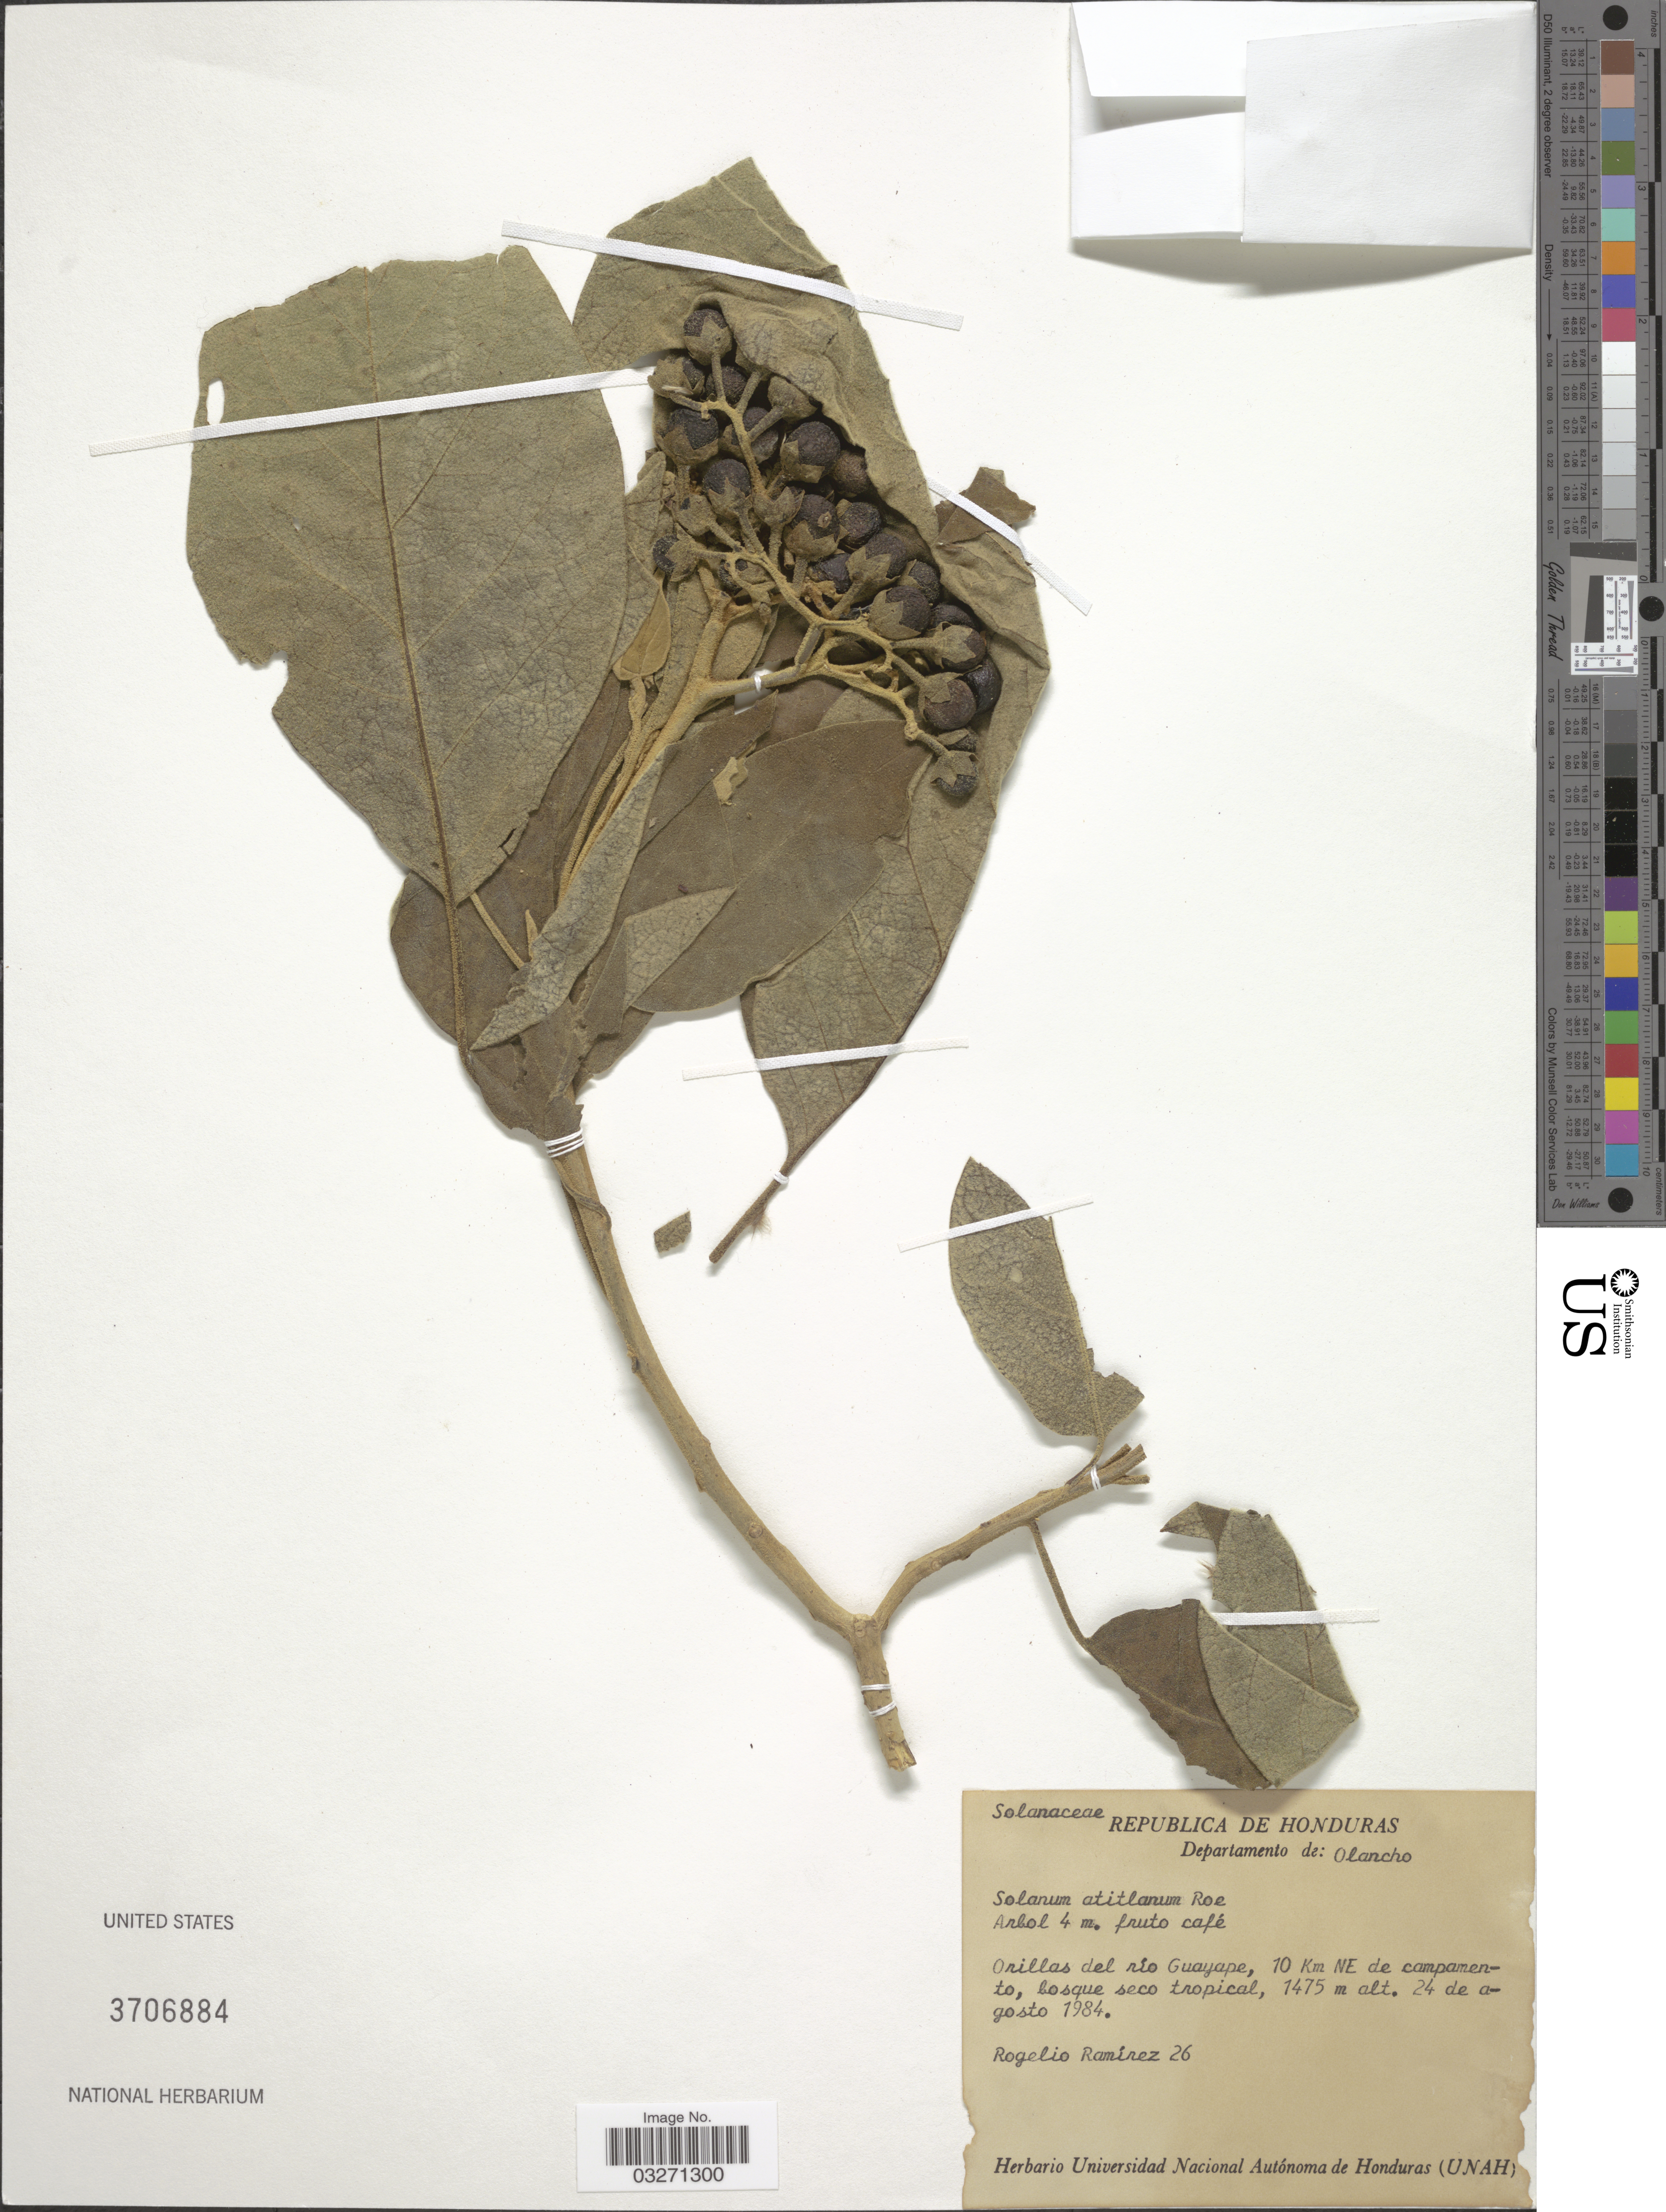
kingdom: Plantae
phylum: Tracheophyta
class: Magnoliopsida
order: Solanales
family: Solanaceae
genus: Solanum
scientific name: Solanum atitlanum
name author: K.E. Roe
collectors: R. Raminez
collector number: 26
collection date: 1984-08-24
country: Honduras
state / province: Olancho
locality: Departamento de: Olancho. Orillas del río Guayape, 10 Km NE de campamento.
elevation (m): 1475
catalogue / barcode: US 3706884